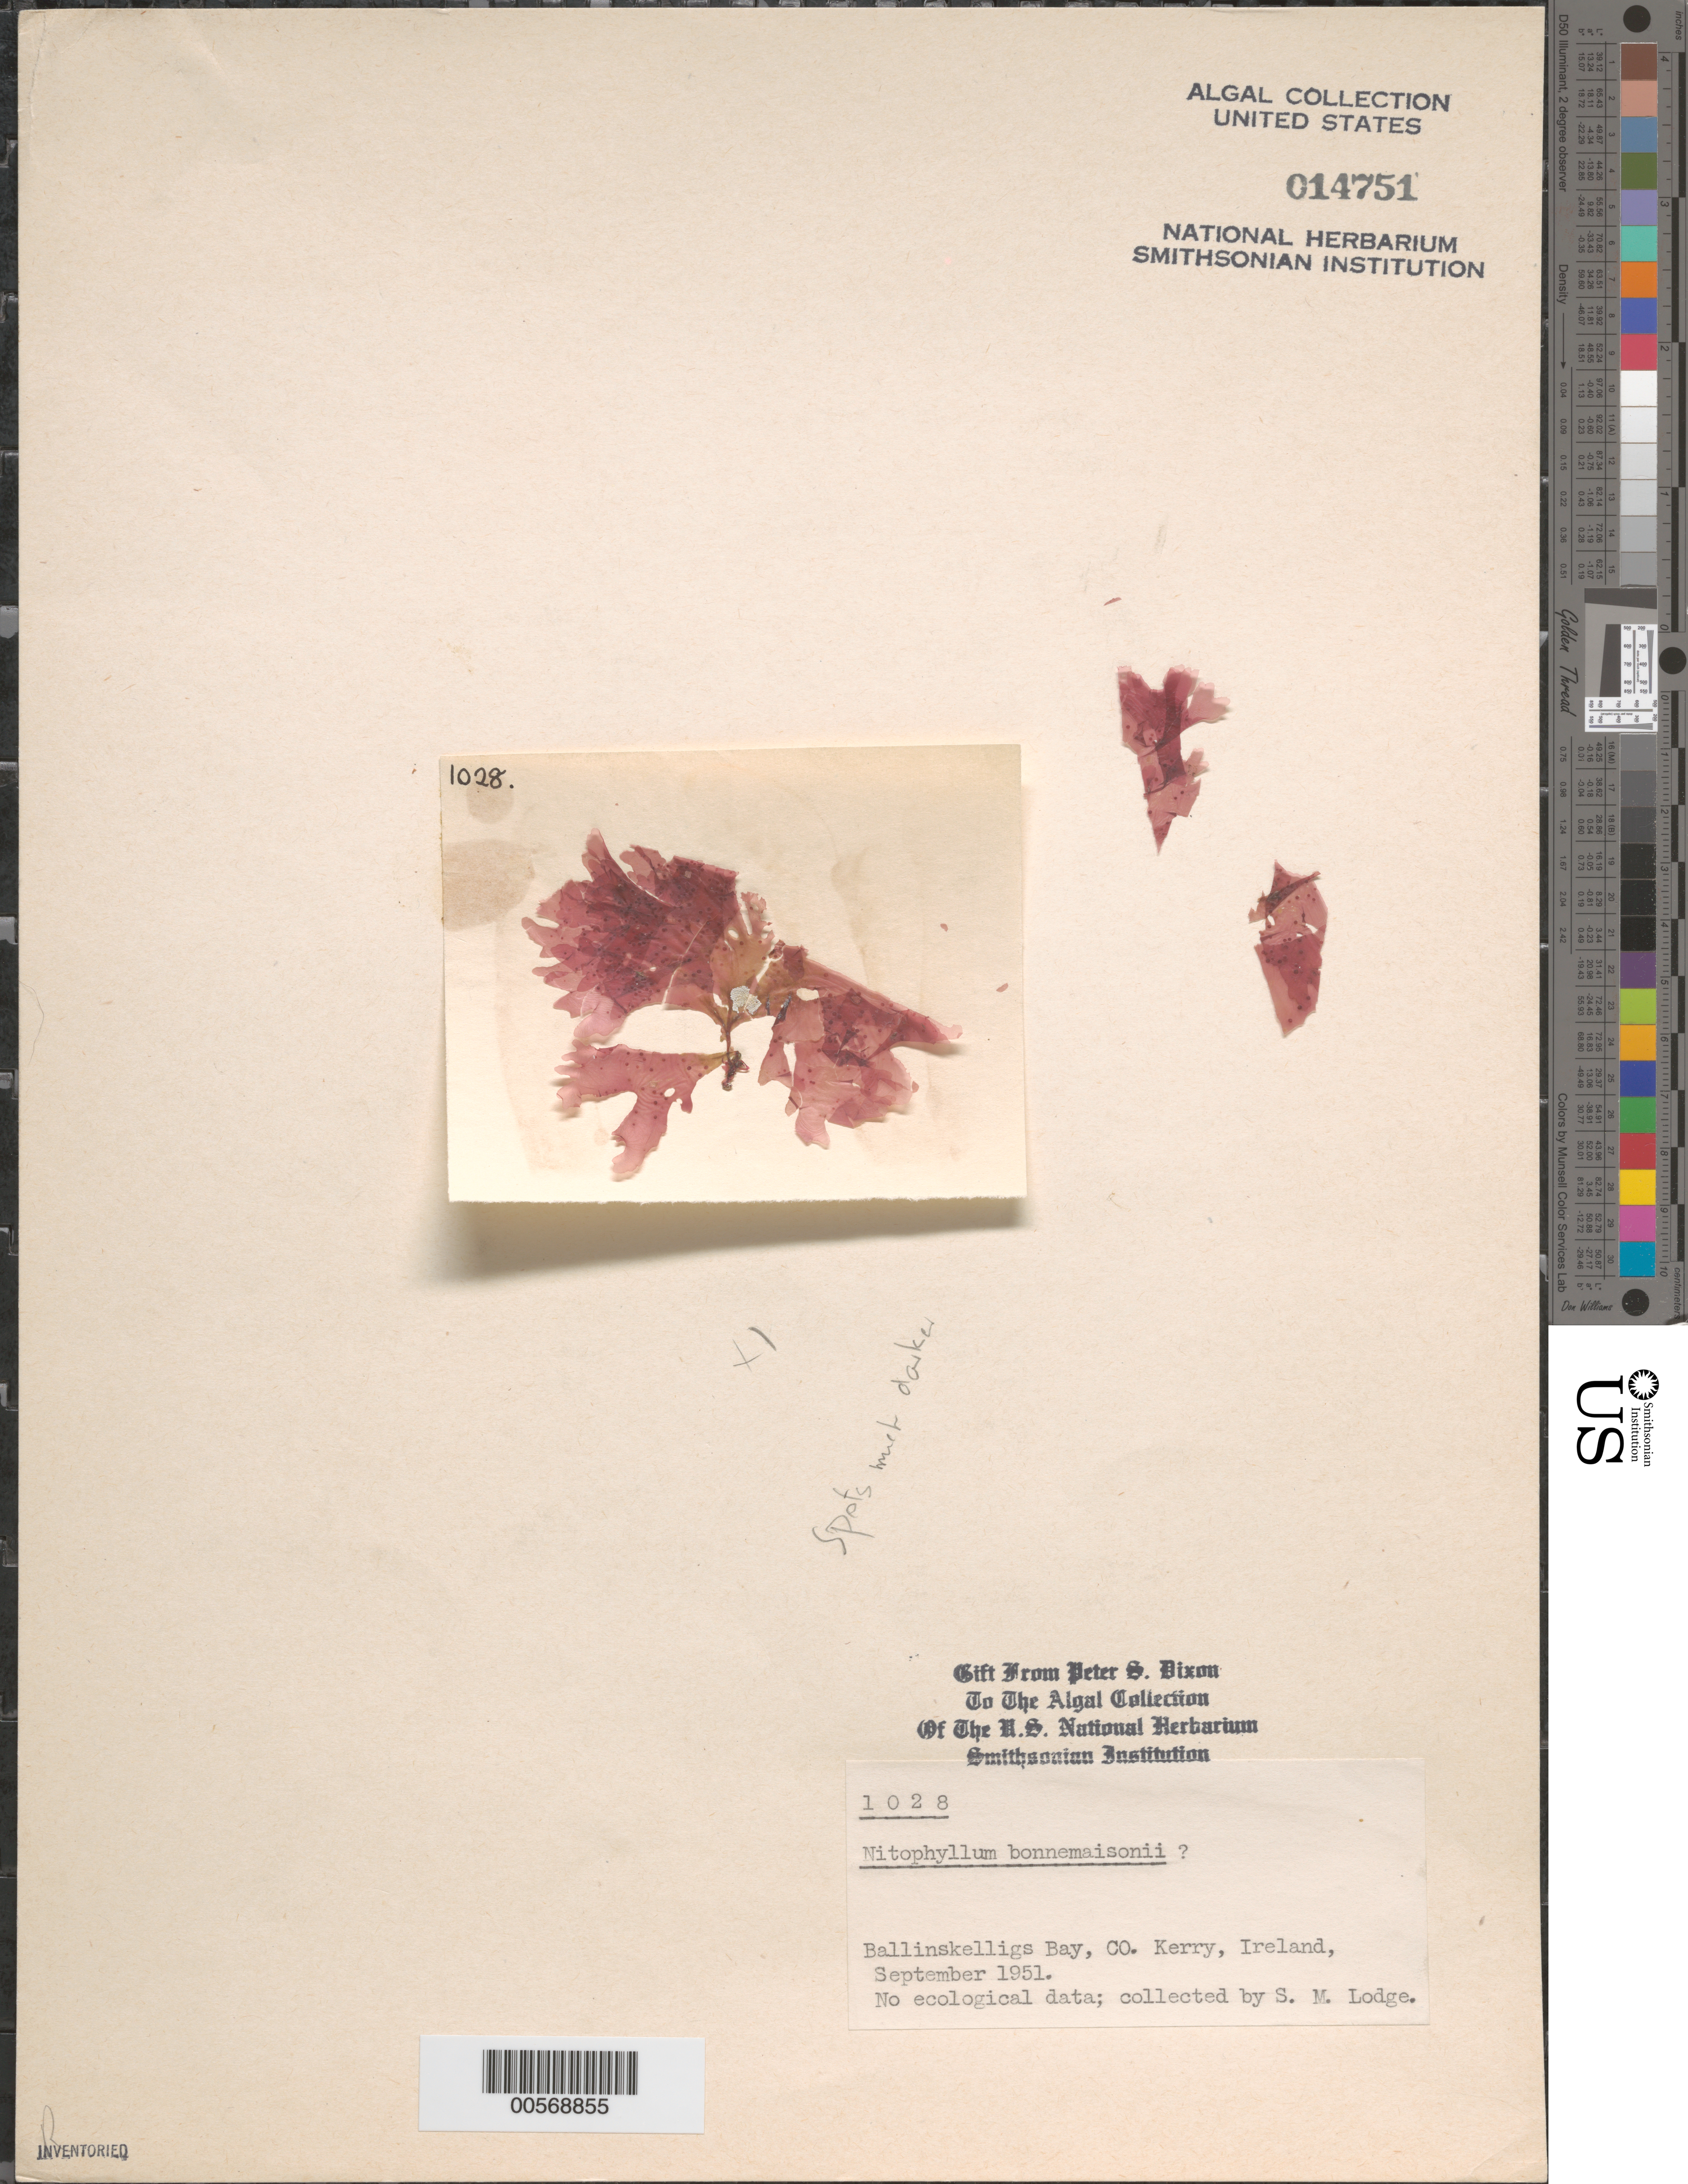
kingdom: Plantae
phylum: Rhodophyta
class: Florideophyceae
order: Ceramiales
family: Delesseriaceae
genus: Haraldiophyllum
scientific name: Haraldiophyllum bonnemaisonii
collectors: S. Lodge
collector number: PSD 1028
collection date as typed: Sep 1951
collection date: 1951-09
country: Ireland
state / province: Munster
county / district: Kerry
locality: Ballinskelligs Bay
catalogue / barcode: US 14751